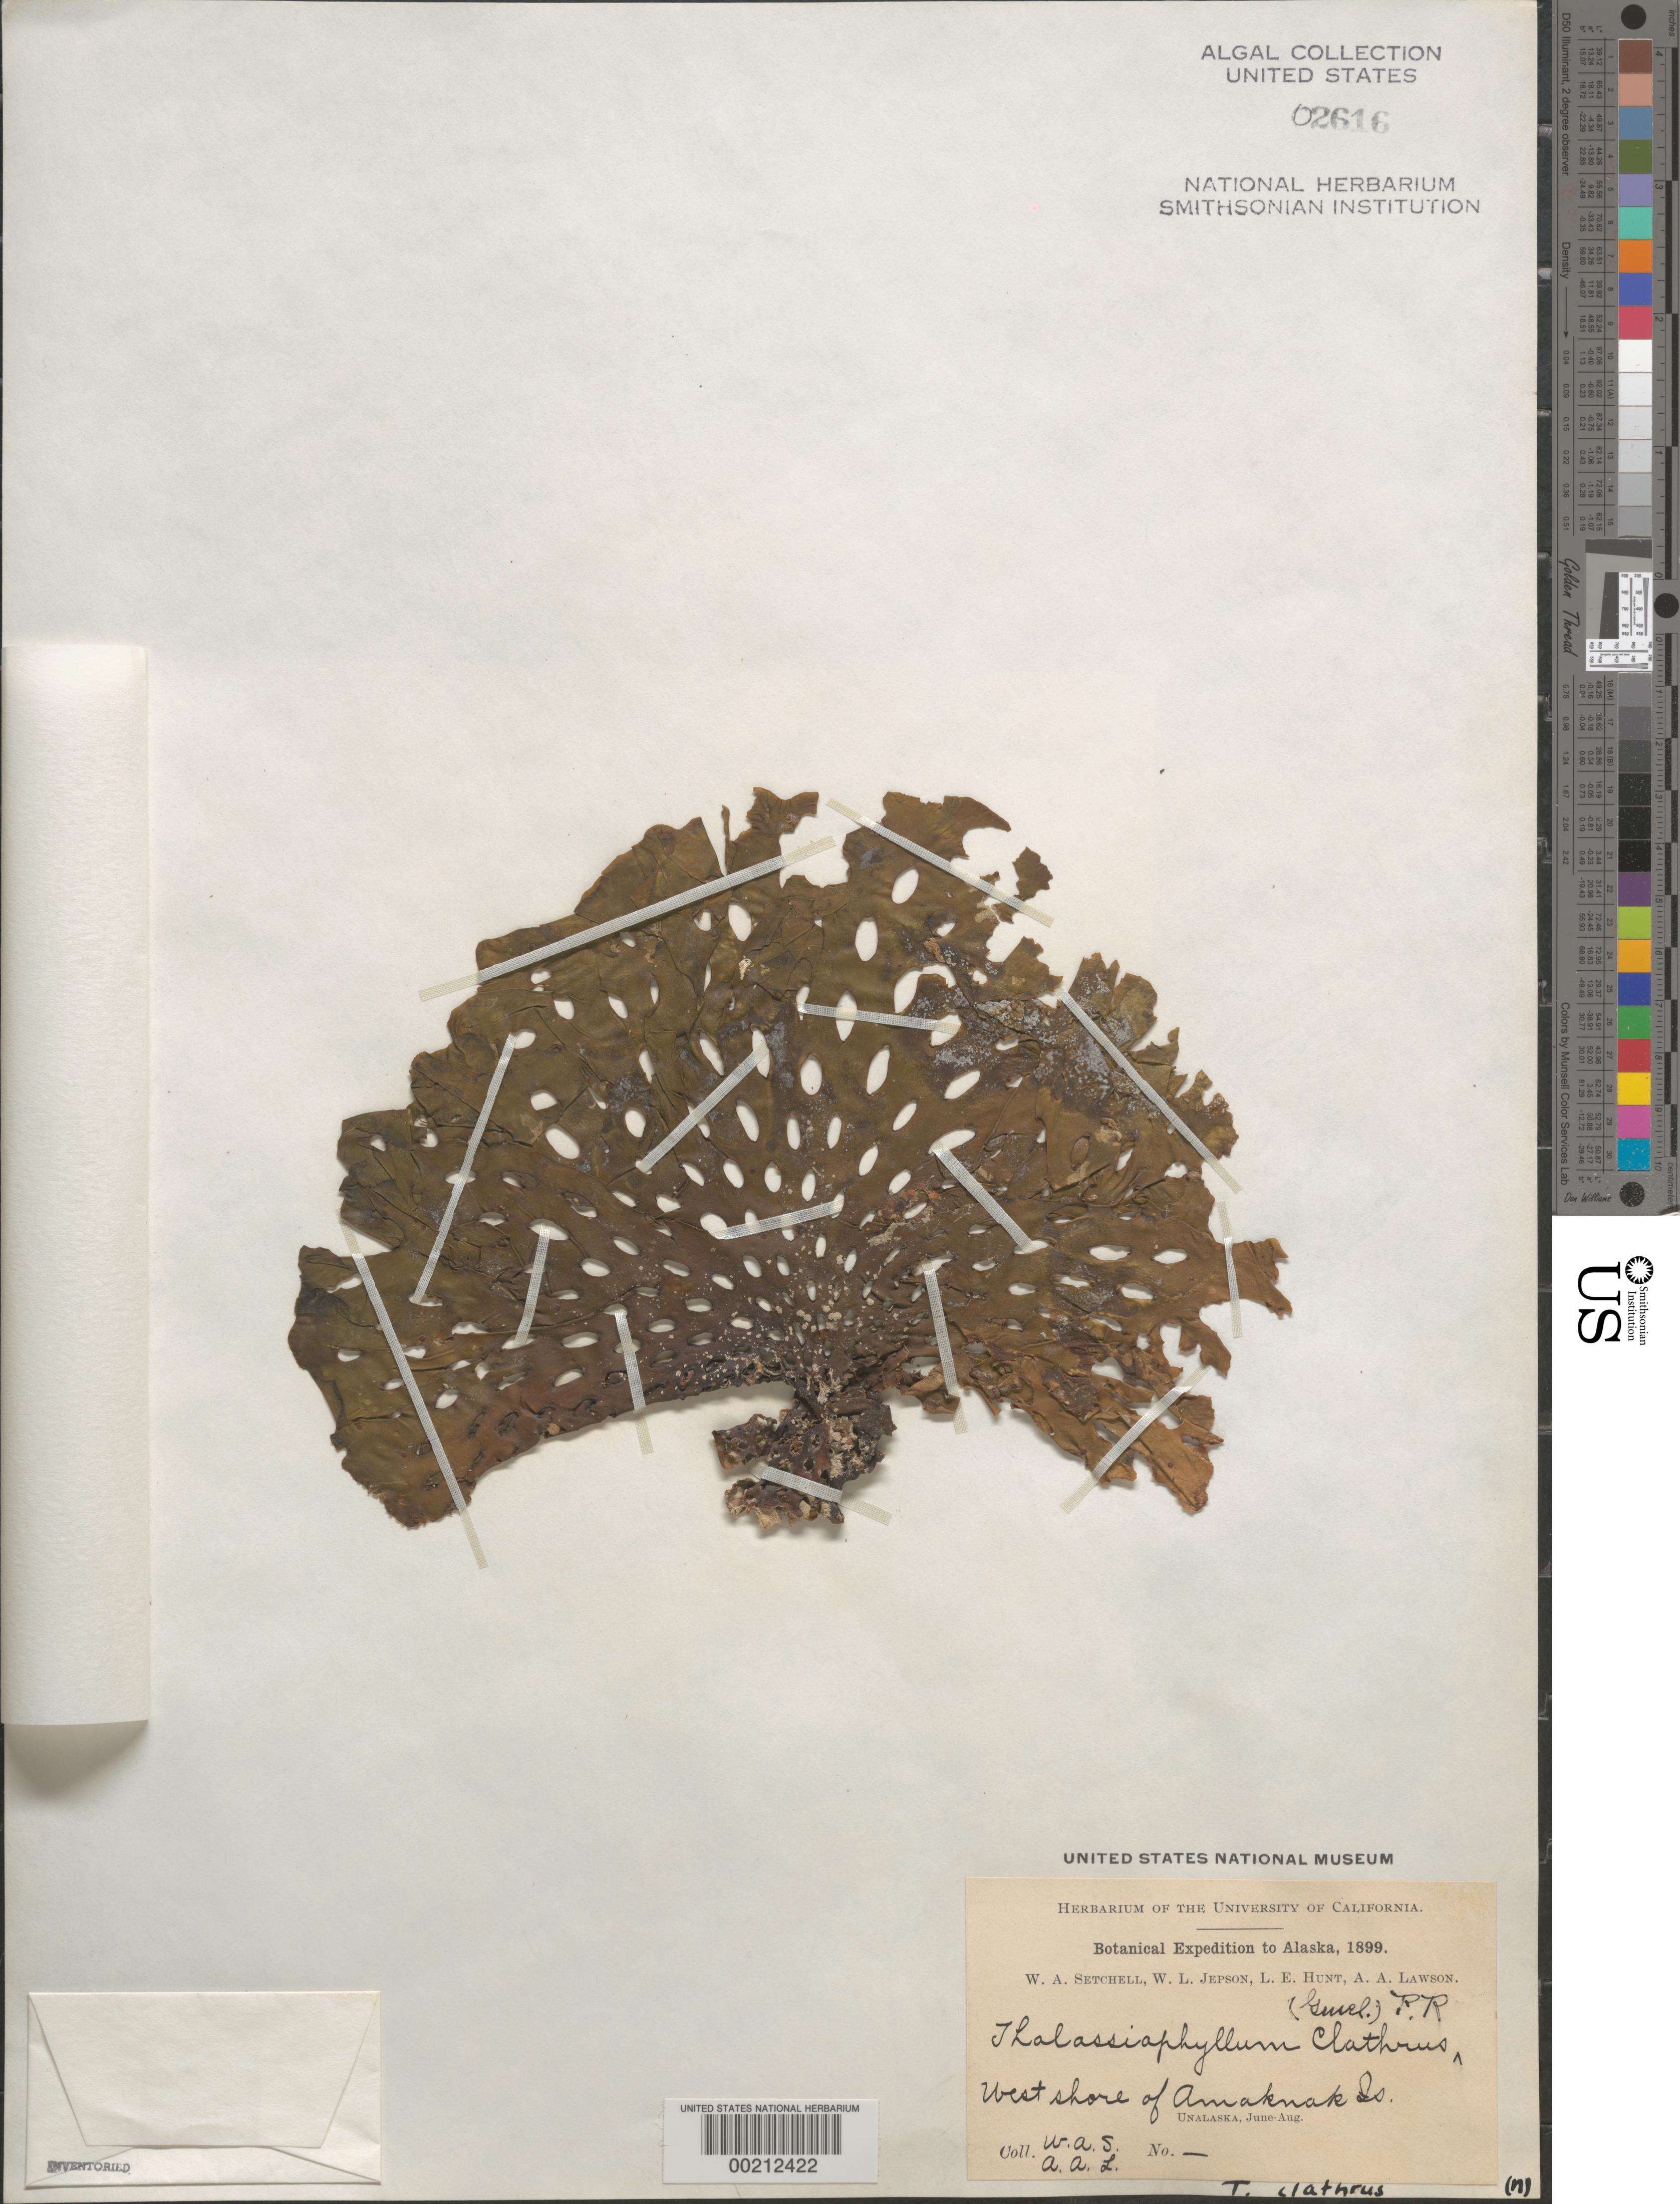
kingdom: Chromista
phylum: Ochrophyta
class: Phaeophyceae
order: Laminariales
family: Costariaceae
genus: Thalassiophyllum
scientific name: Thalassiophyllum clathrus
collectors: W. Setchell & A. A. Lawson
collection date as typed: Jun 1899 TO -- Aug 1899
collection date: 1899-06/1899-08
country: United States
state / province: Alaska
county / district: Aleutian Islands Division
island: Unalaska Island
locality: Amaknak Island, Unalaska Bay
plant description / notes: Botanical Expedition to Alaska, 1899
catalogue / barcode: US 2616